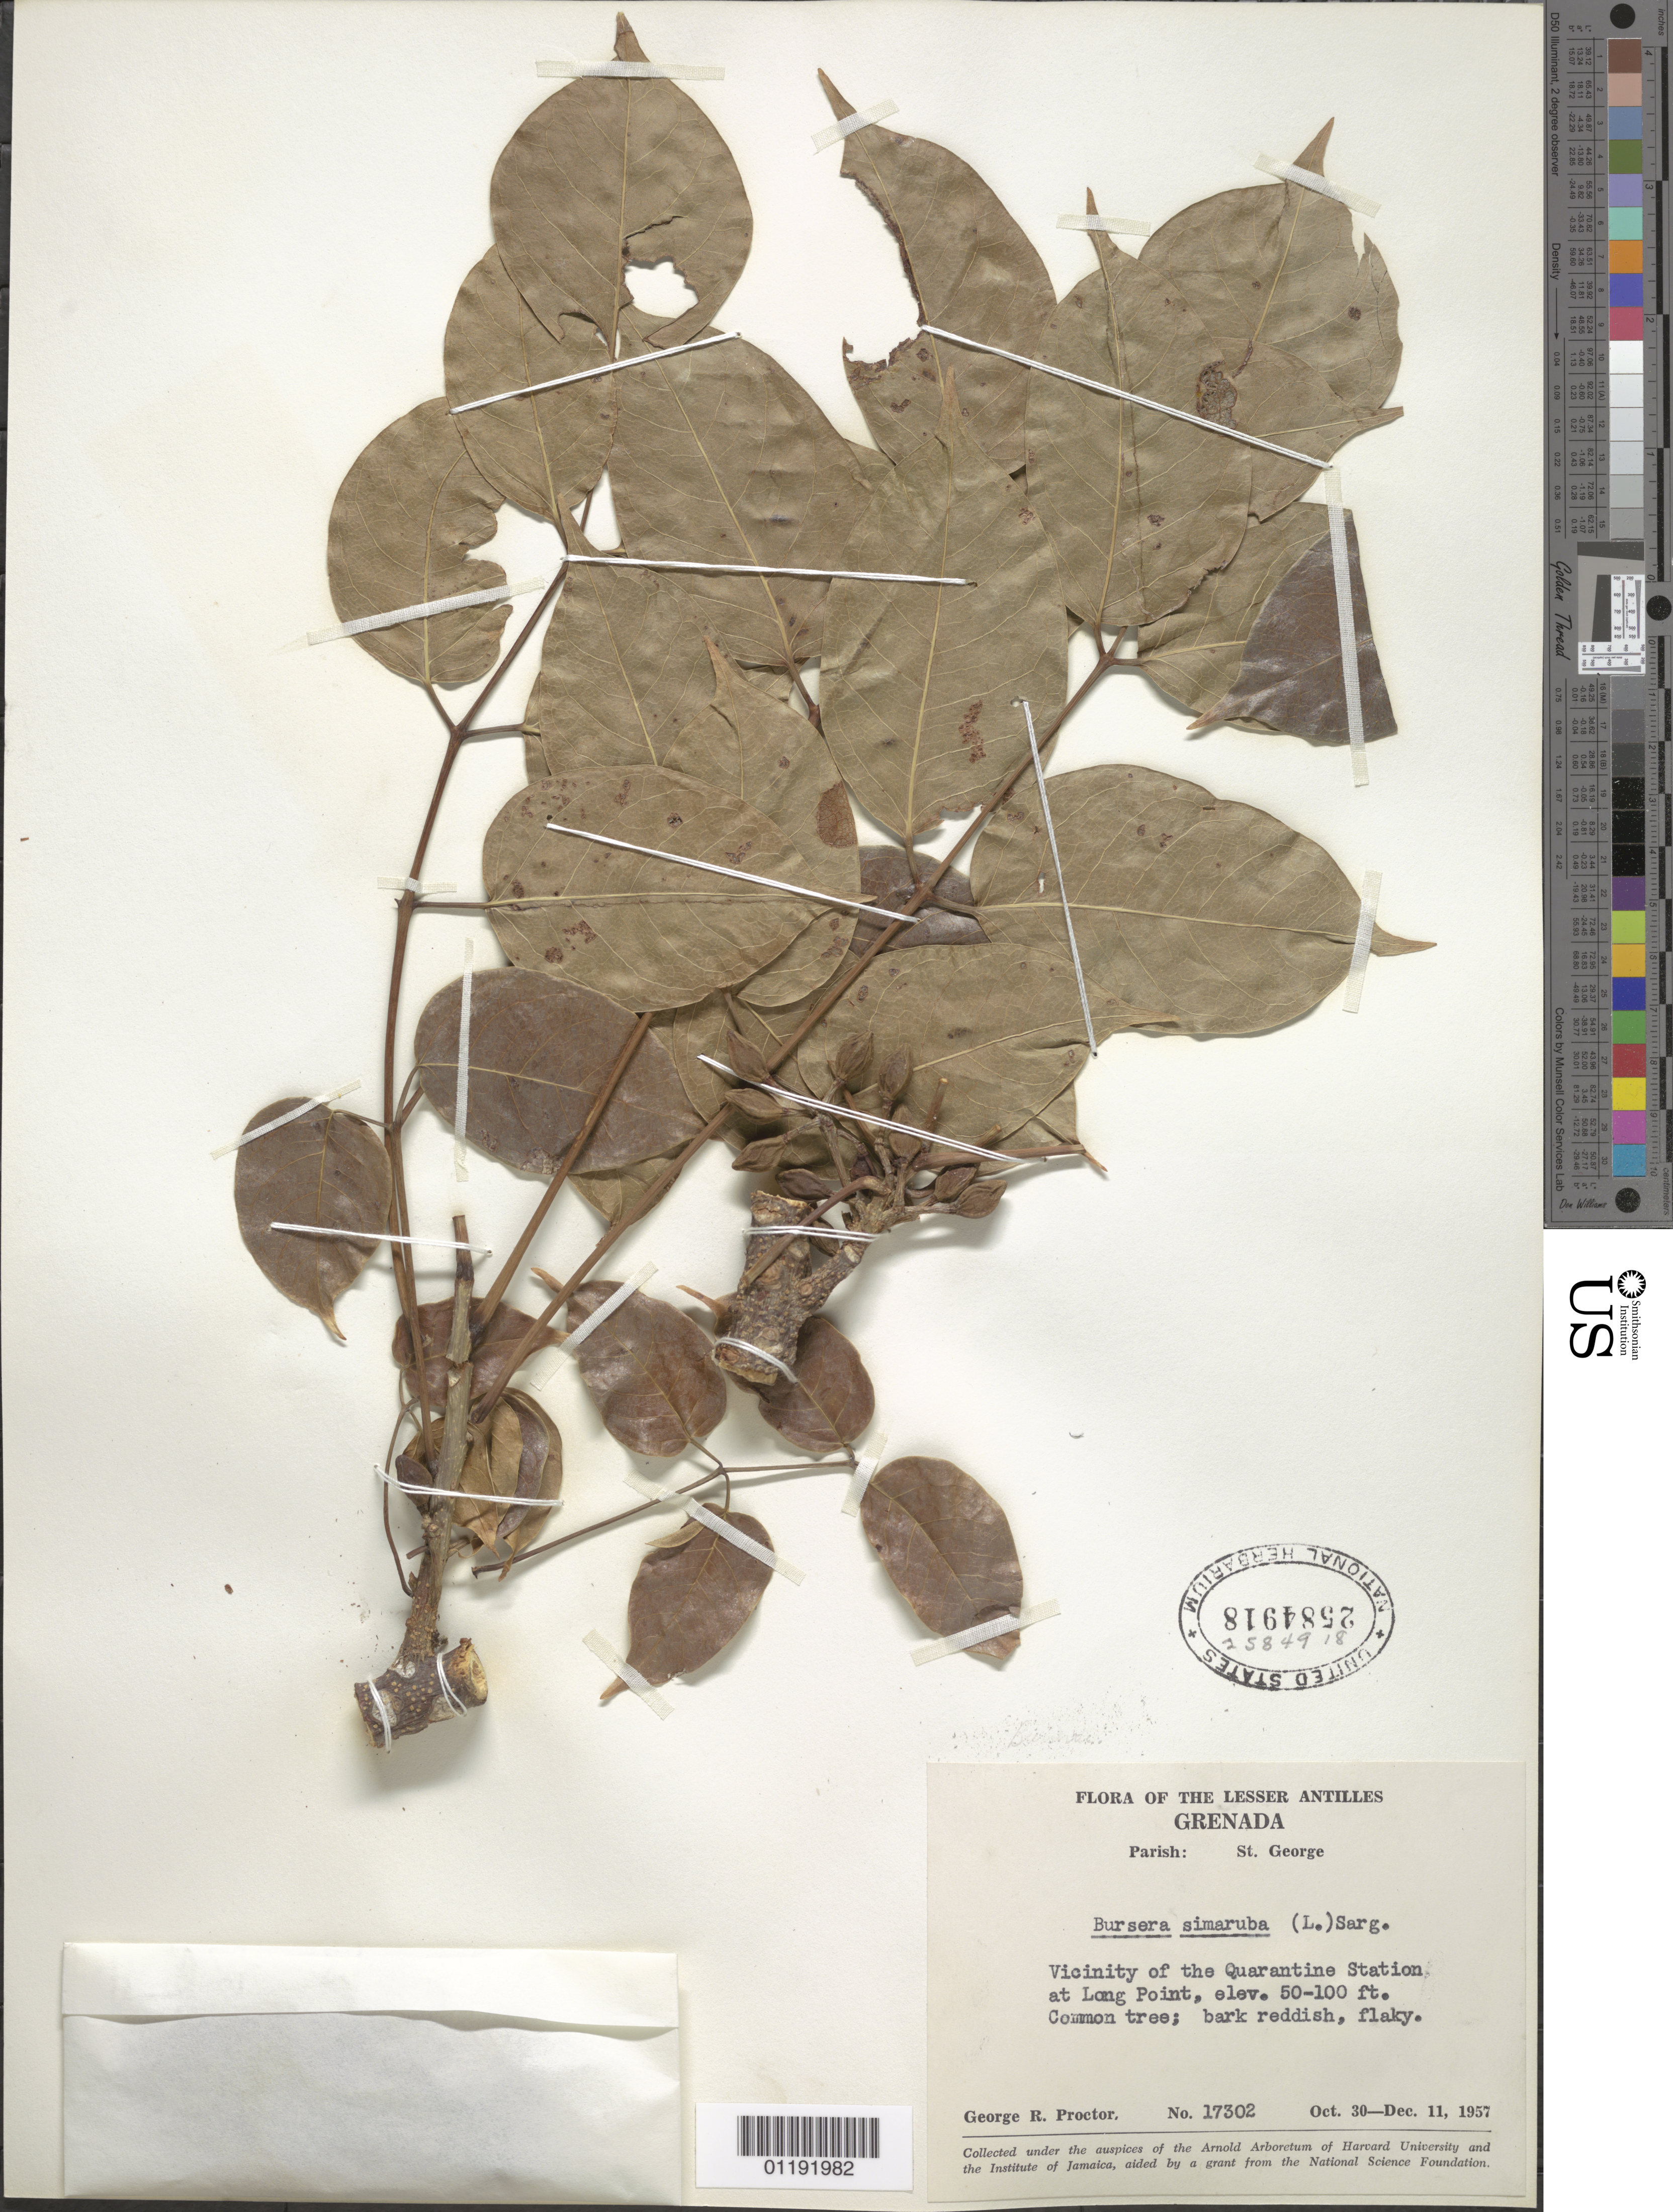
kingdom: Plantae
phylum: Tracheophyta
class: Magnoliopsida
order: Sapindales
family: Burseraceae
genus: Bursera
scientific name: Bursera simaruba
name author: (L.) Sarg.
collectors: G. Proctor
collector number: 17302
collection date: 1957-10-30/1957-12-11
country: Grenada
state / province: Saint George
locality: Vicinity of Quarantine Station at Long Point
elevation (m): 15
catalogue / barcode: US 2584918